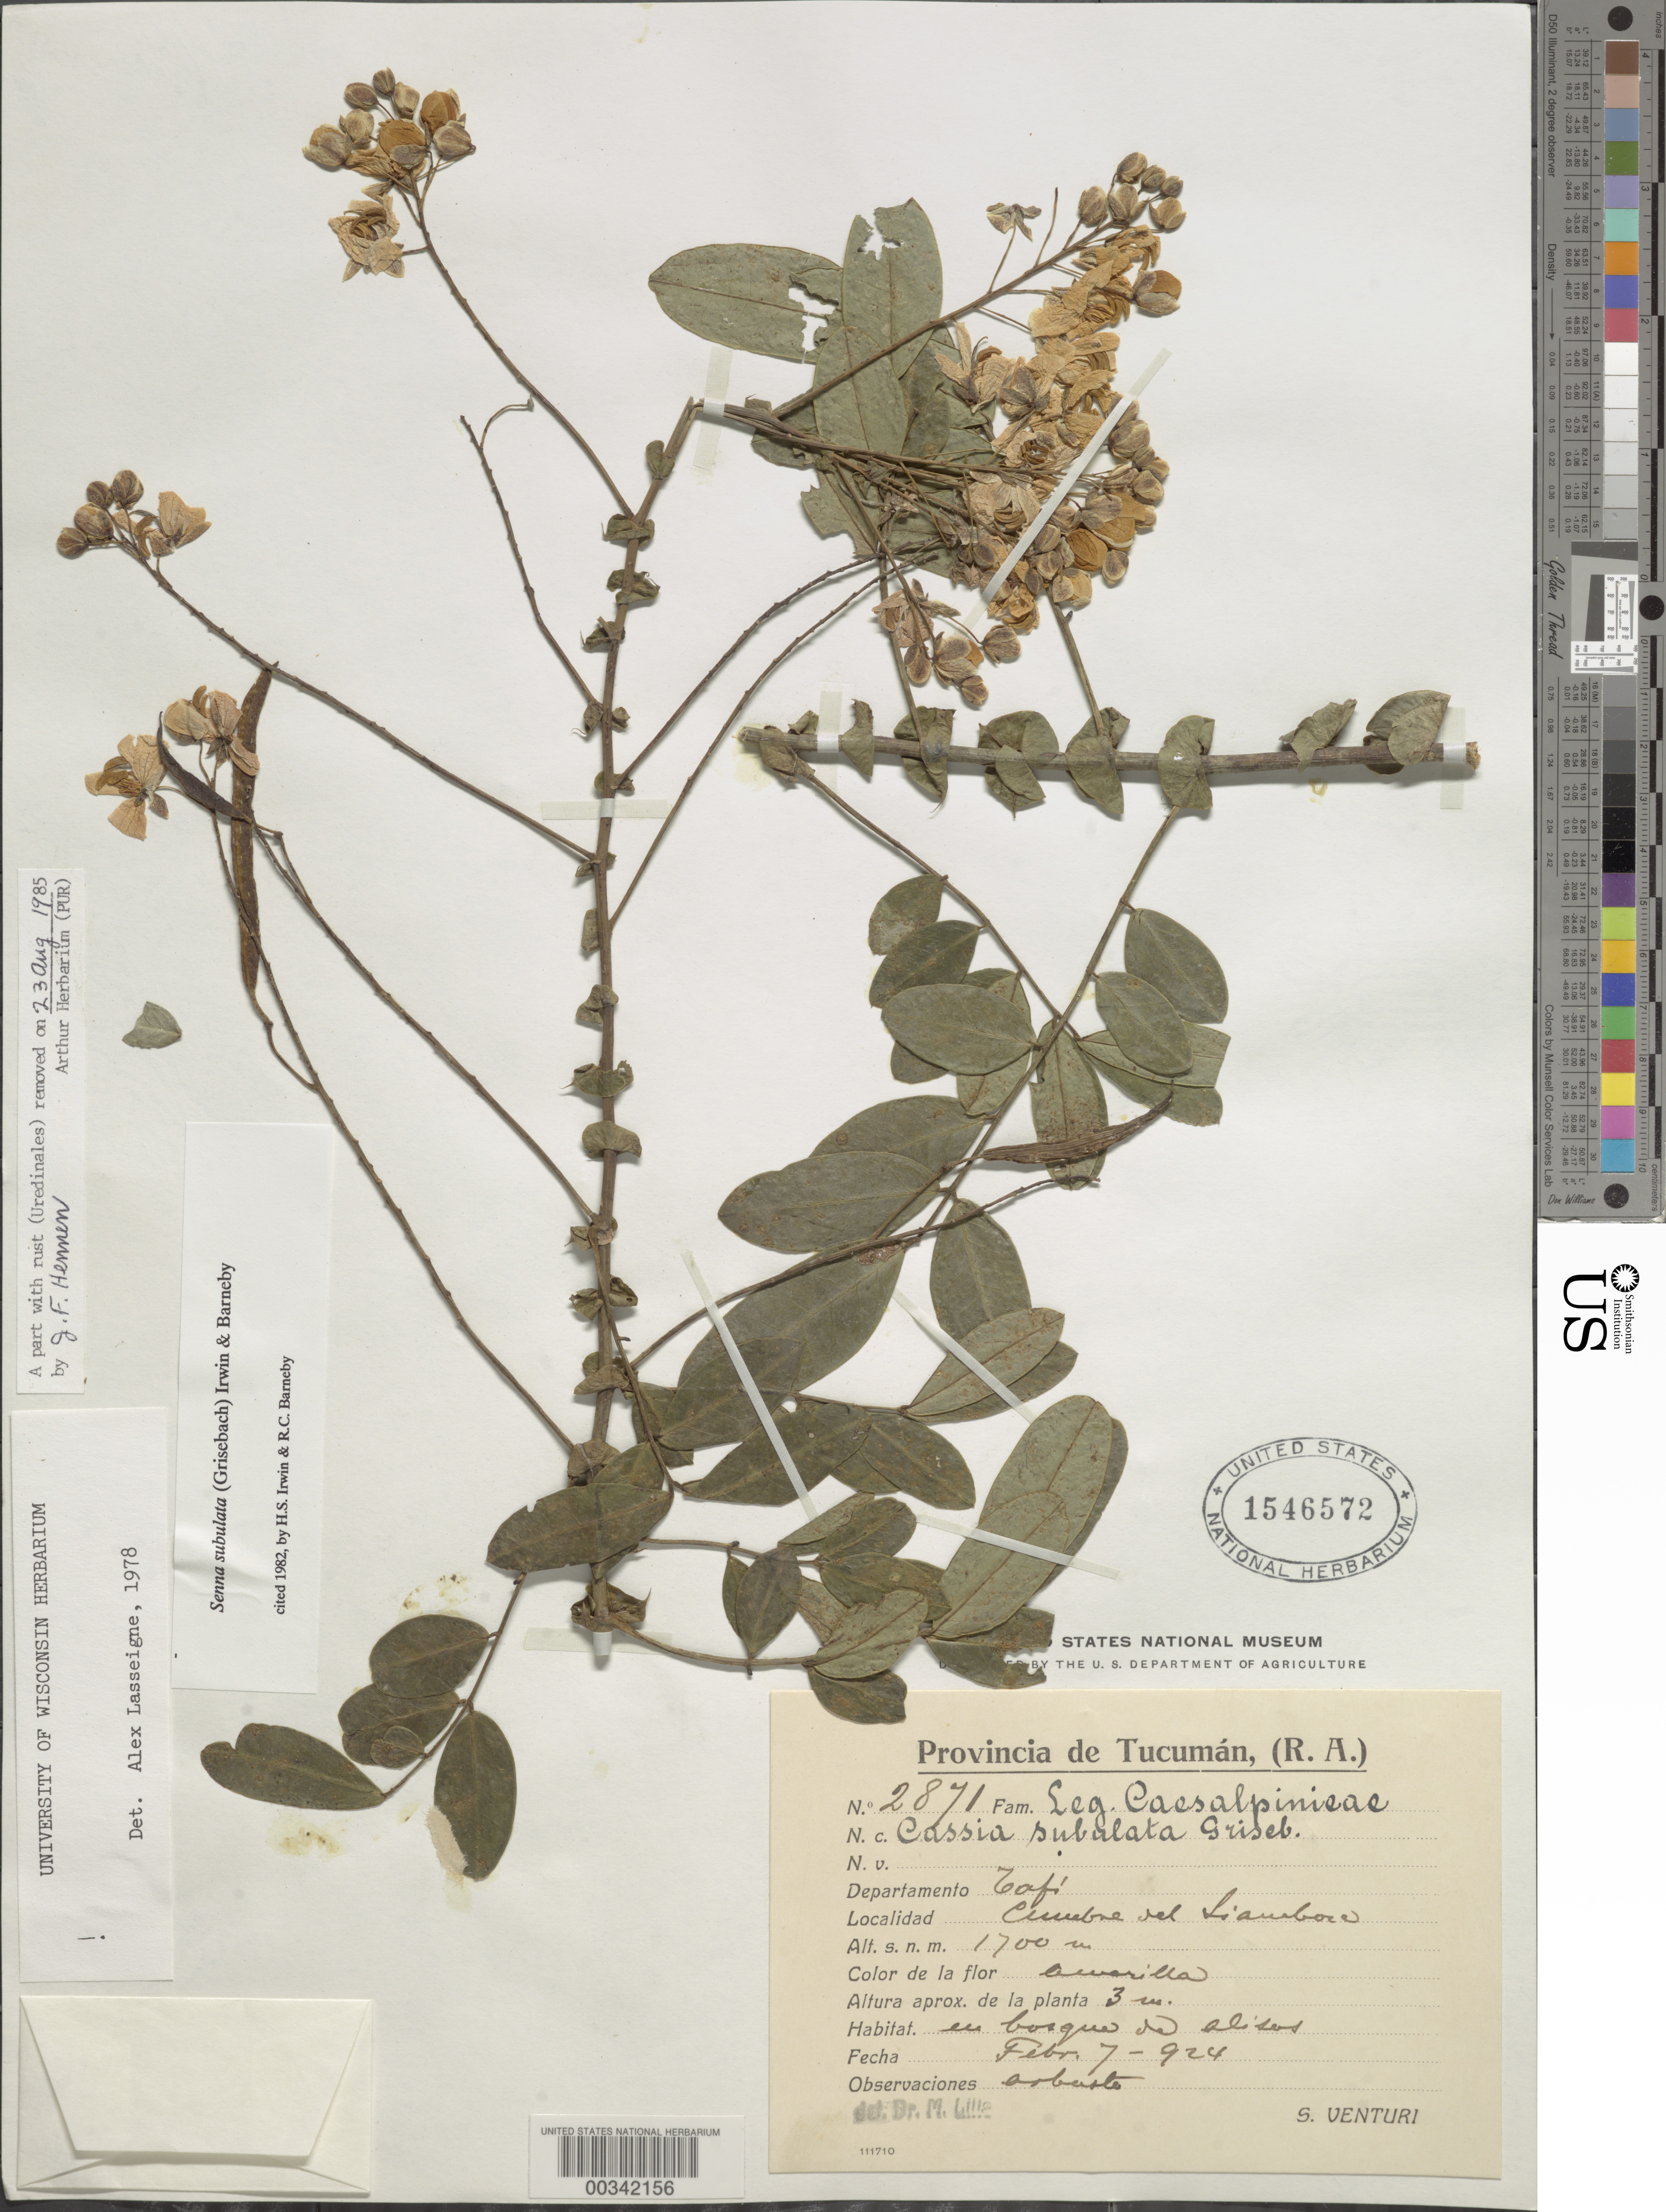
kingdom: Plantae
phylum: Tracheophyta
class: Magnoliopsida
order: Fabales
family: Fabaceae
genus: Senna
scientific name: Senna subulata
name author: (Griseb.) H.S. Irwin & Barneby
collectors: S. Venturi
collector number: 2871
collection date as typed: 07 Feb 1924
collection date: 1924-02-07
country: Argentina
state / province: Tucumán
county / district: Tafí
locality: Cumbre de Liambora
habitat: En bosque de alisos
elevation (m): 1700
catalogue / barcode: US 1546572